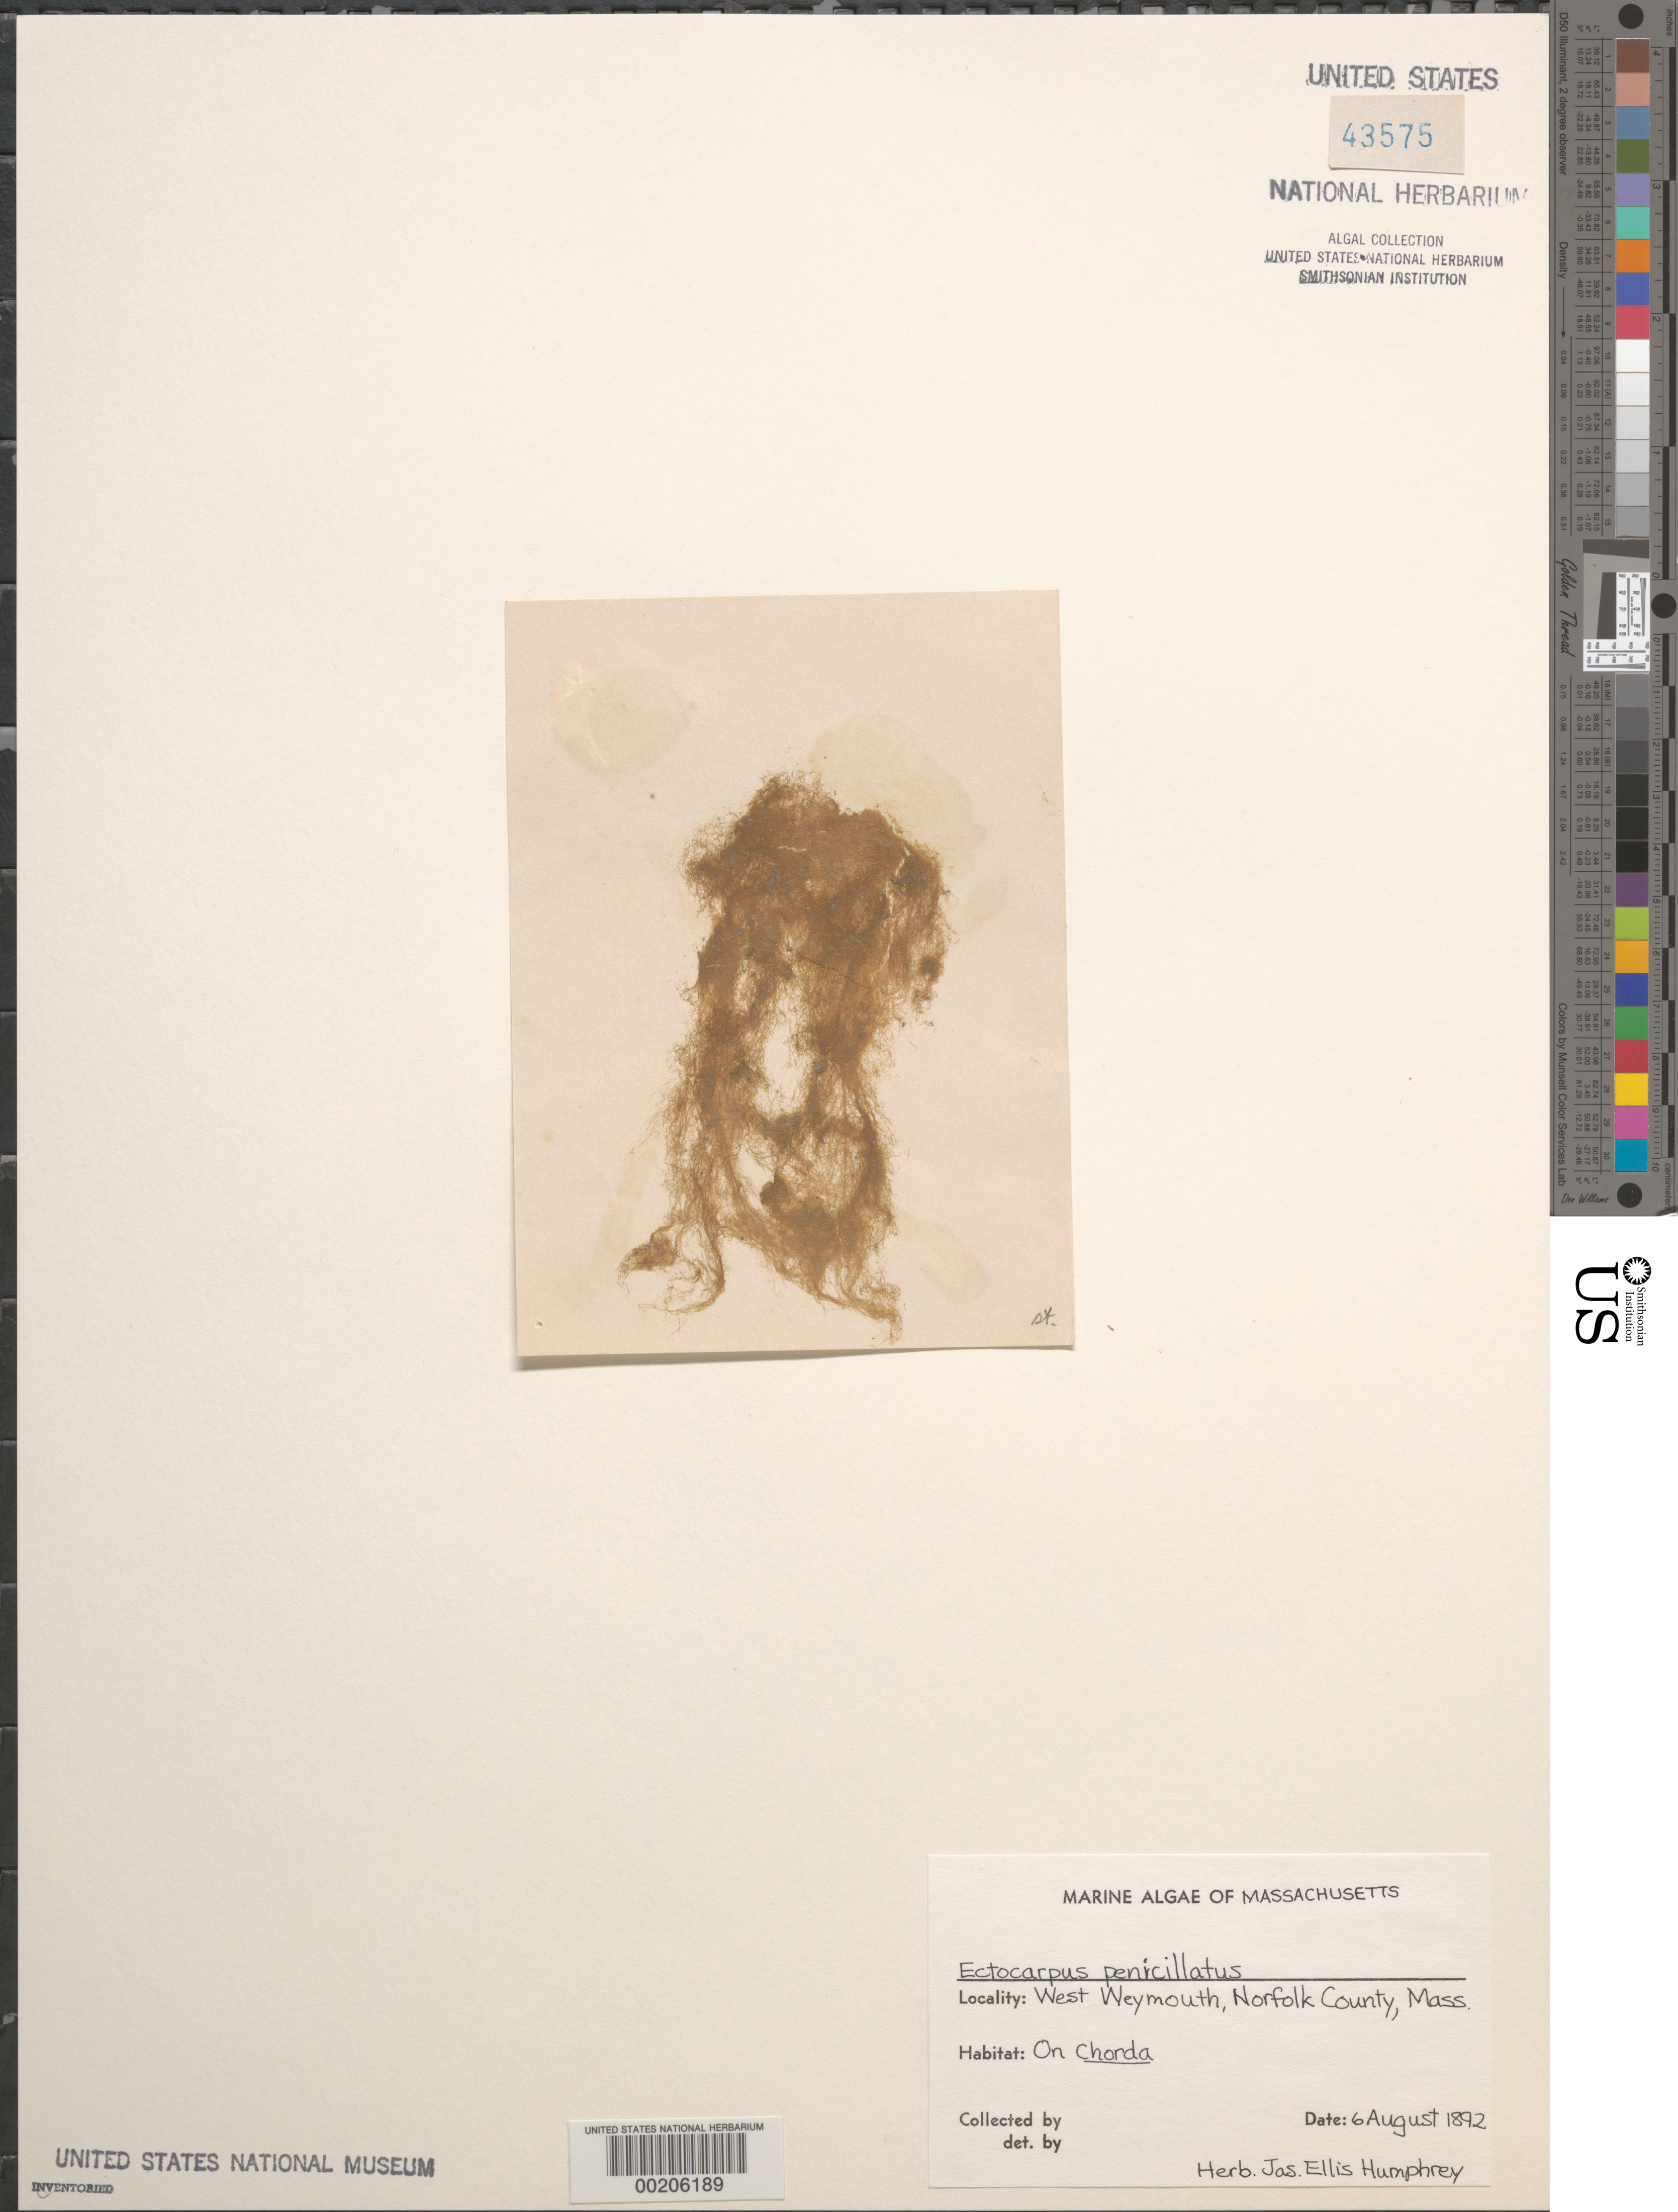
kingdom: Chromista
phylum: Ochrophyta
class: Phaeophyceae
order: Ectocarpales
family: Ectocarpaceae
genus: Ectocarpus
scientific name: Ectocarpus penicillatus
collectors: J. Humphrey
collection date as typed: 06 Aug 1892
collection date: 1892-08-06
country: United States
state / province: Massachusetts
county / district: Norfolk County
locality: West Weymouth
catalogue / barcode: US 43575